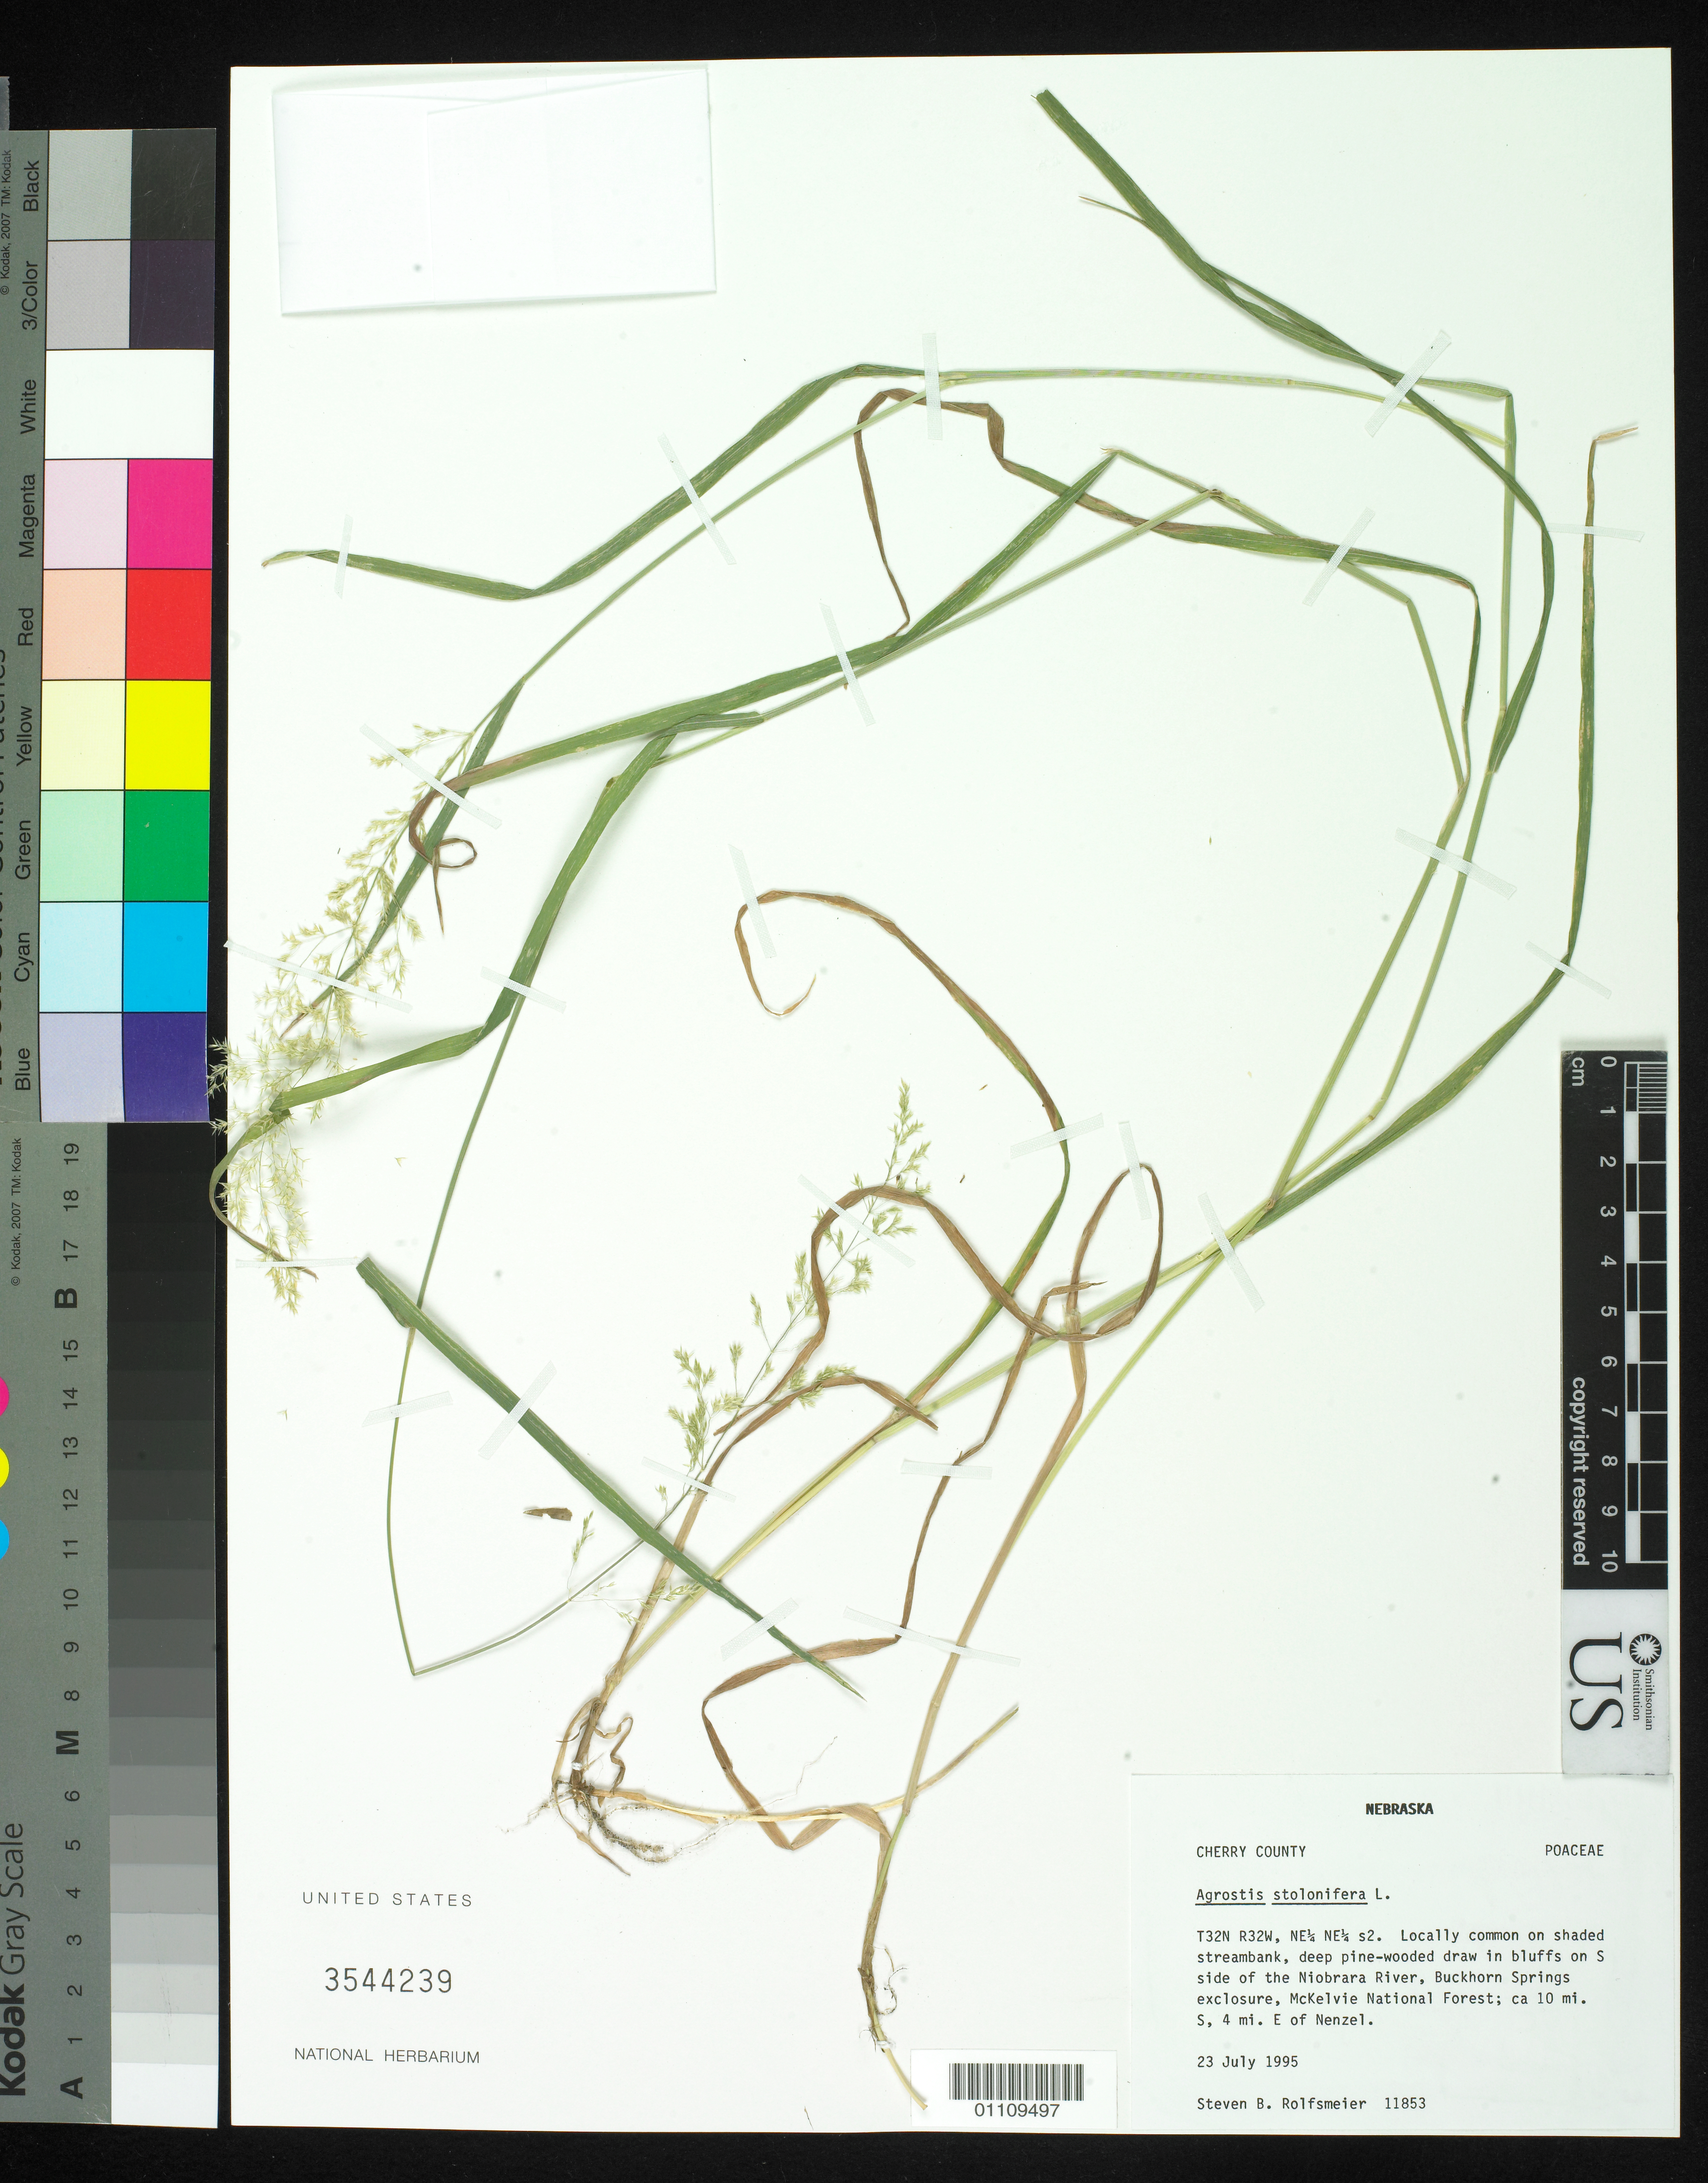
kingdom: Plantae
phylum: Tracheophyta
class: Liliopsida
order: Poales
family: Poaceae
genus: Agrostis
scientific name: Agrostis stolonifera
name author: L.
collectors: S. Rolfsmeier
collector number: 11853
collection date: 1995-07-23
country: United States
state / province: Nebraska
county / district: Cherry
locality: S side of the Niobrara River, Buckhorn Springs exclosure, McKelvie Natioal Forest; ca 10 mi. S, 4 mi. E of Nenzel.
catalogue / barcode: US 3544239